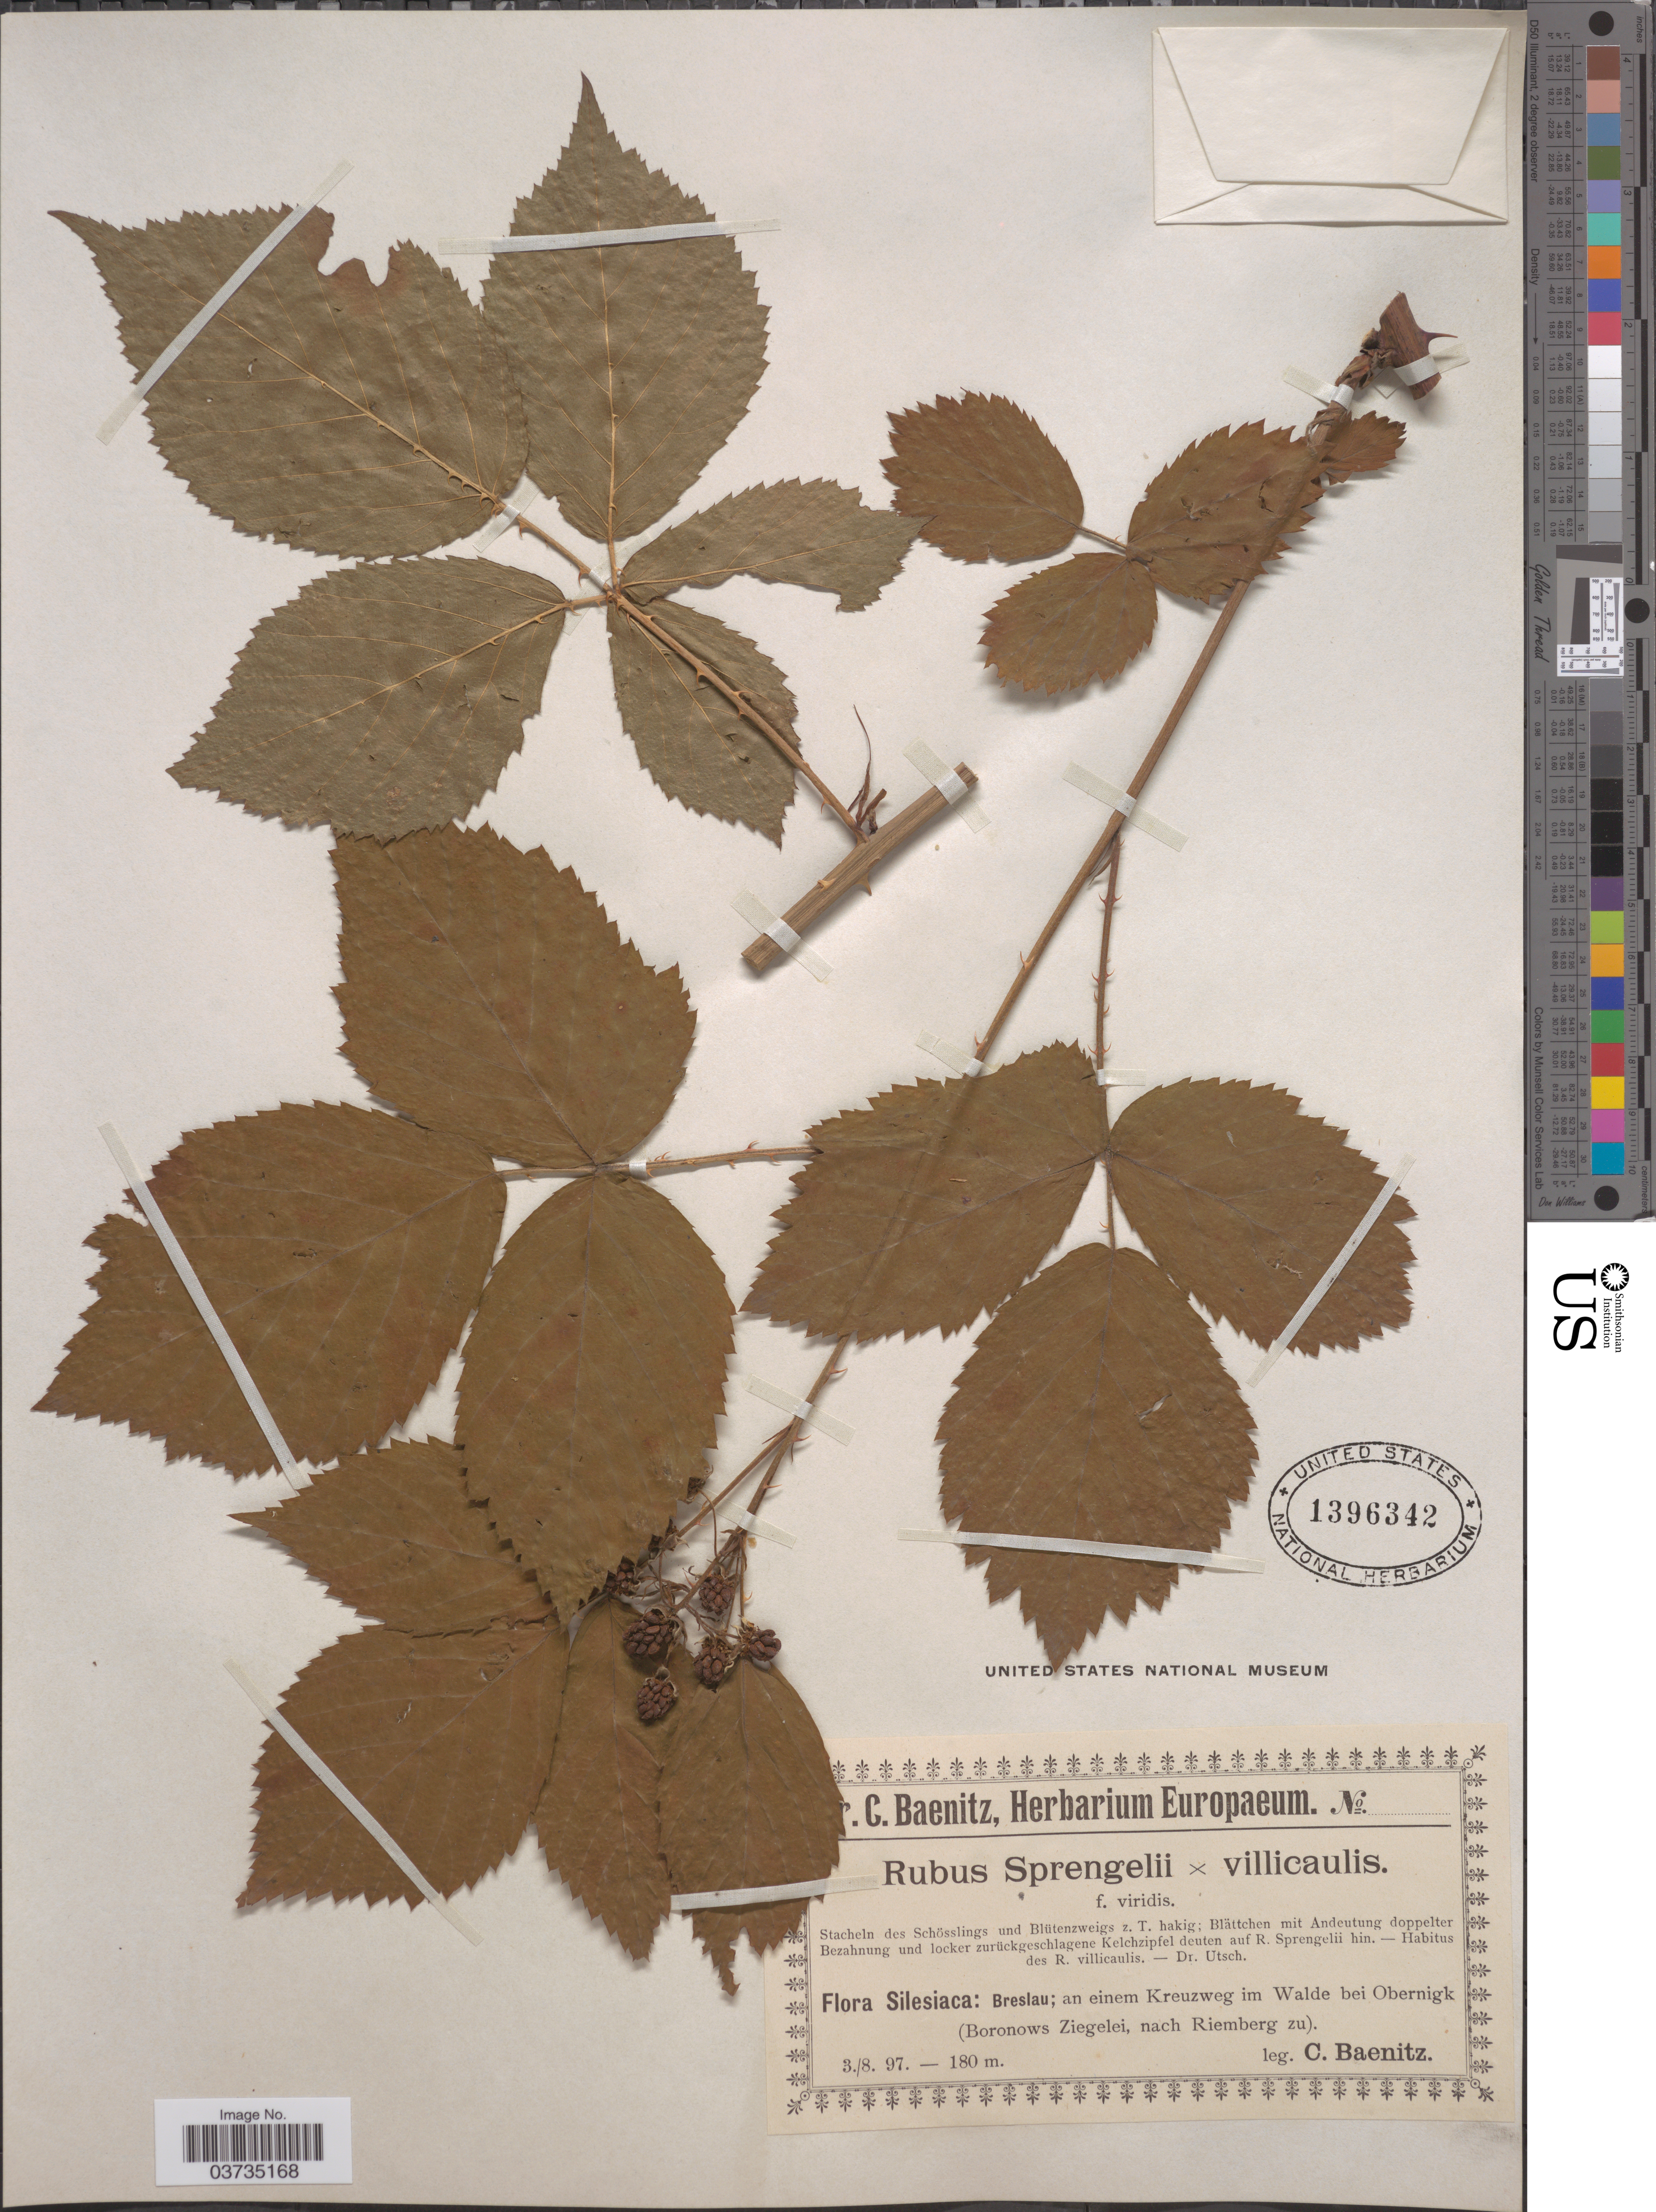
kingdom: Plantae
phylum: Tracheophyta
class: Magnoliopsida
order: Rosales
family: Rosaceae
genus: Rubus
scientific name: Rubus sprengelii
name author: Weihe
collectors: C. G. Baenitz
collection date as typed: Transcribed d/m/y: 3/8/97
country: Poland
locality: Silesiaca: Breslau; an einem Kreuzweg im Walde bei Obernigk (Boronows Ziegelei, nach Riemberg zu).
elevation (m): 180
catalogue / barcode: US 1396342